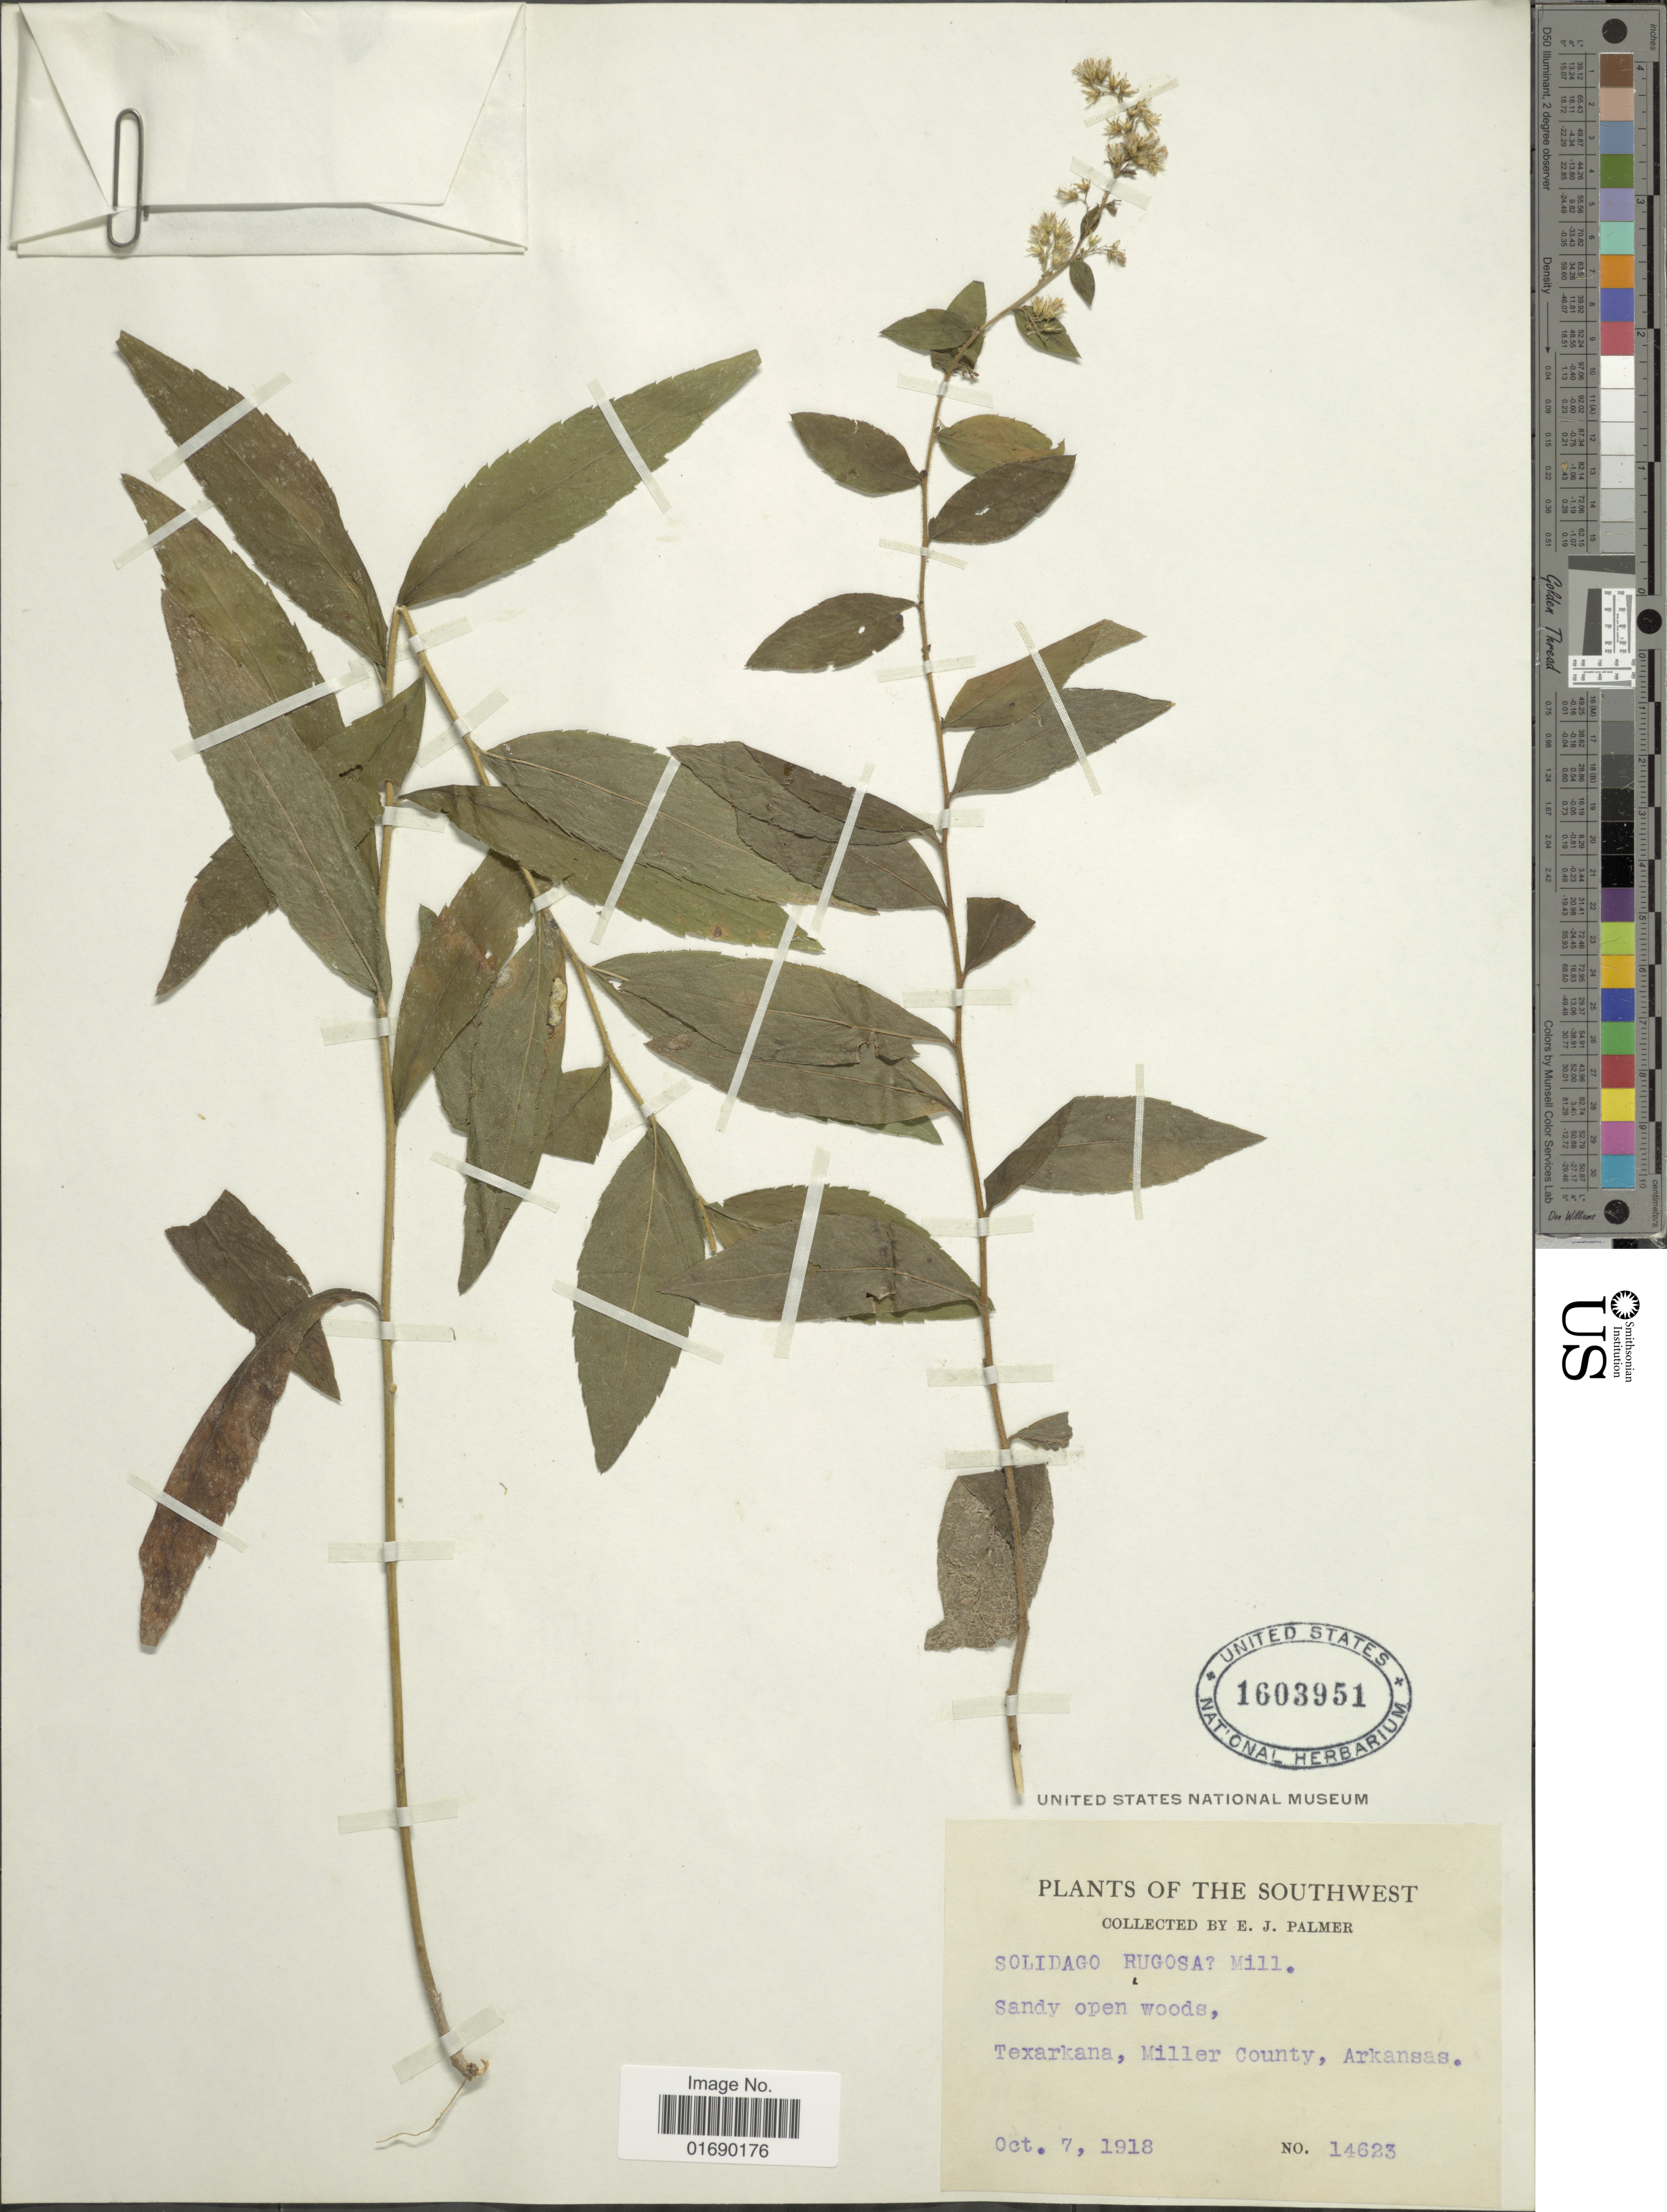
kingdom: Plantae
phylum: Tracheophyta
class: Magnoliopsida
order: Asterales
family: Asteraceae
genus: Solidago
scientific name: Solidago rugosa var. aspera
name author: (Aiton) Cronq.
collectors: E. J. Palmer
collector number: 14623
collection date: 1918-10-07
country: United States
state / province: Arkansas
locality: The Southwest, Sandy open woods, Texarkana, Miller County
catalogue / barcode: US 1603951